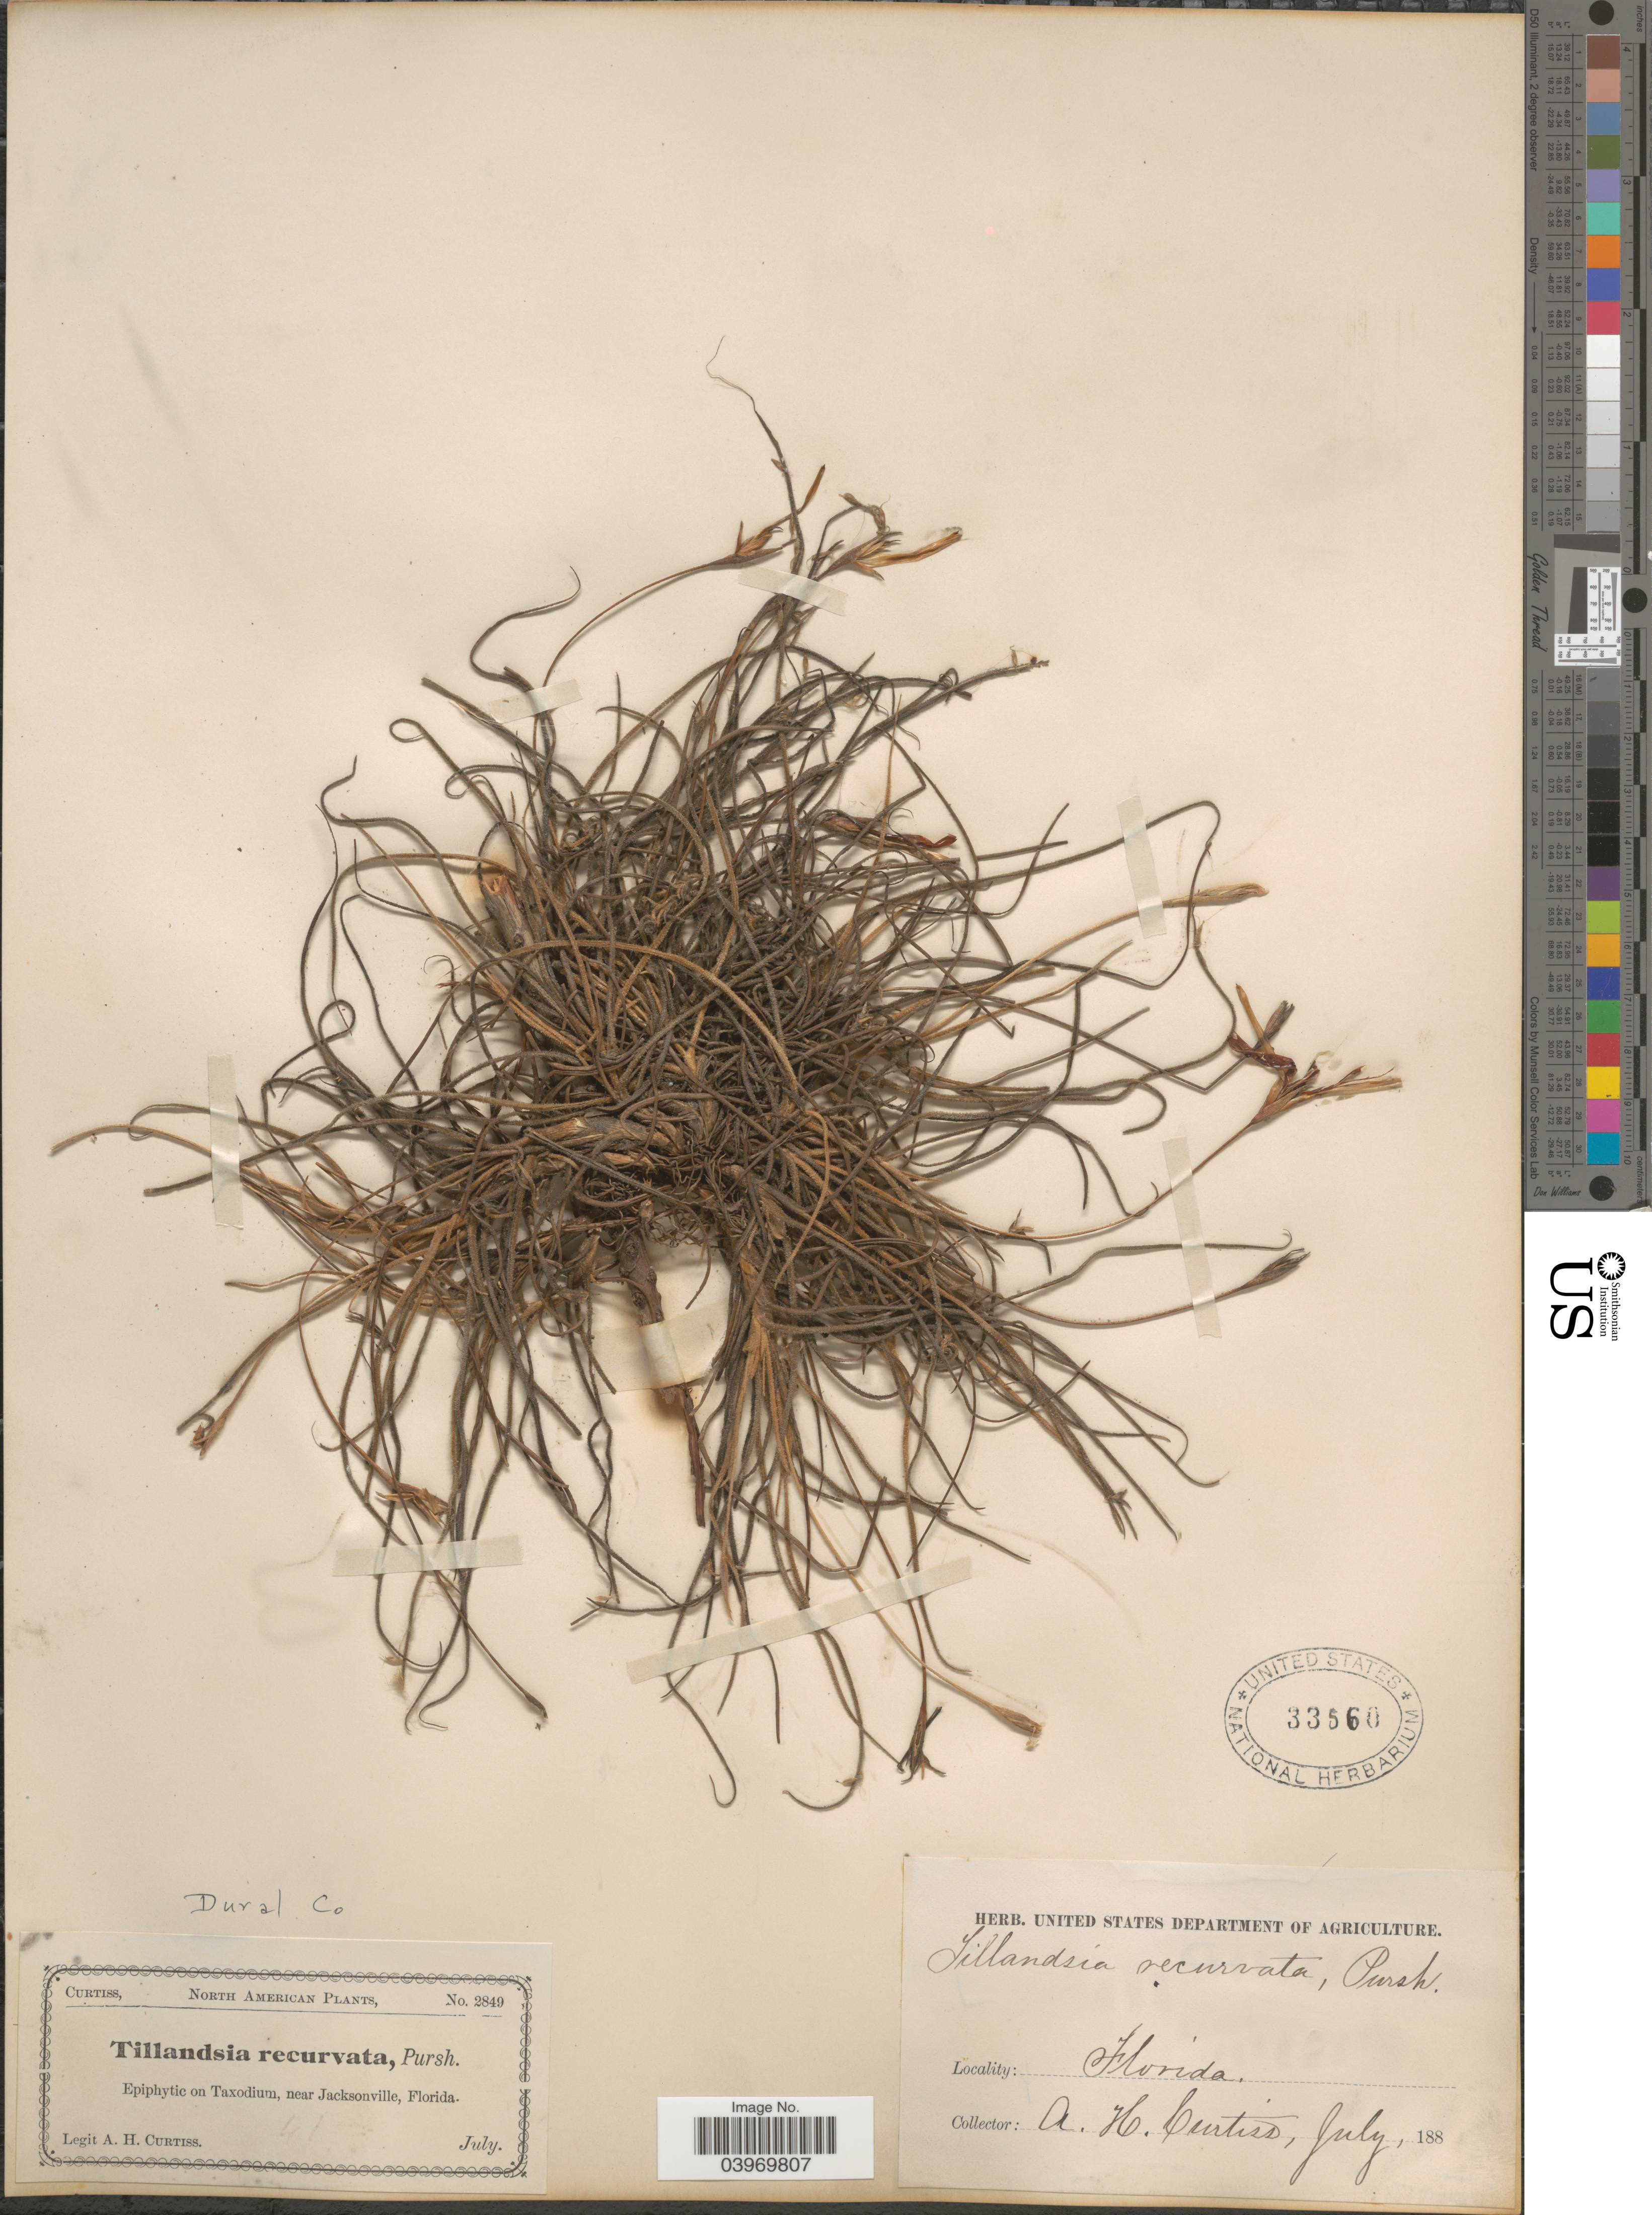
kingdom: Plantae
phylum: Tracheophyta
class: Liliopsida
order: Poales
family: Bromeliaceae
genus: Tillandsia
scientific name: Tillandsia recurvata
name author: L.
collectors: A. H. Curtiss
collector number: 2849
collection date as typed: July 188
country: United States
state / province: Florida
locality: Near Jacksonville. Duval Co.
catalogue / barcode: US 33560